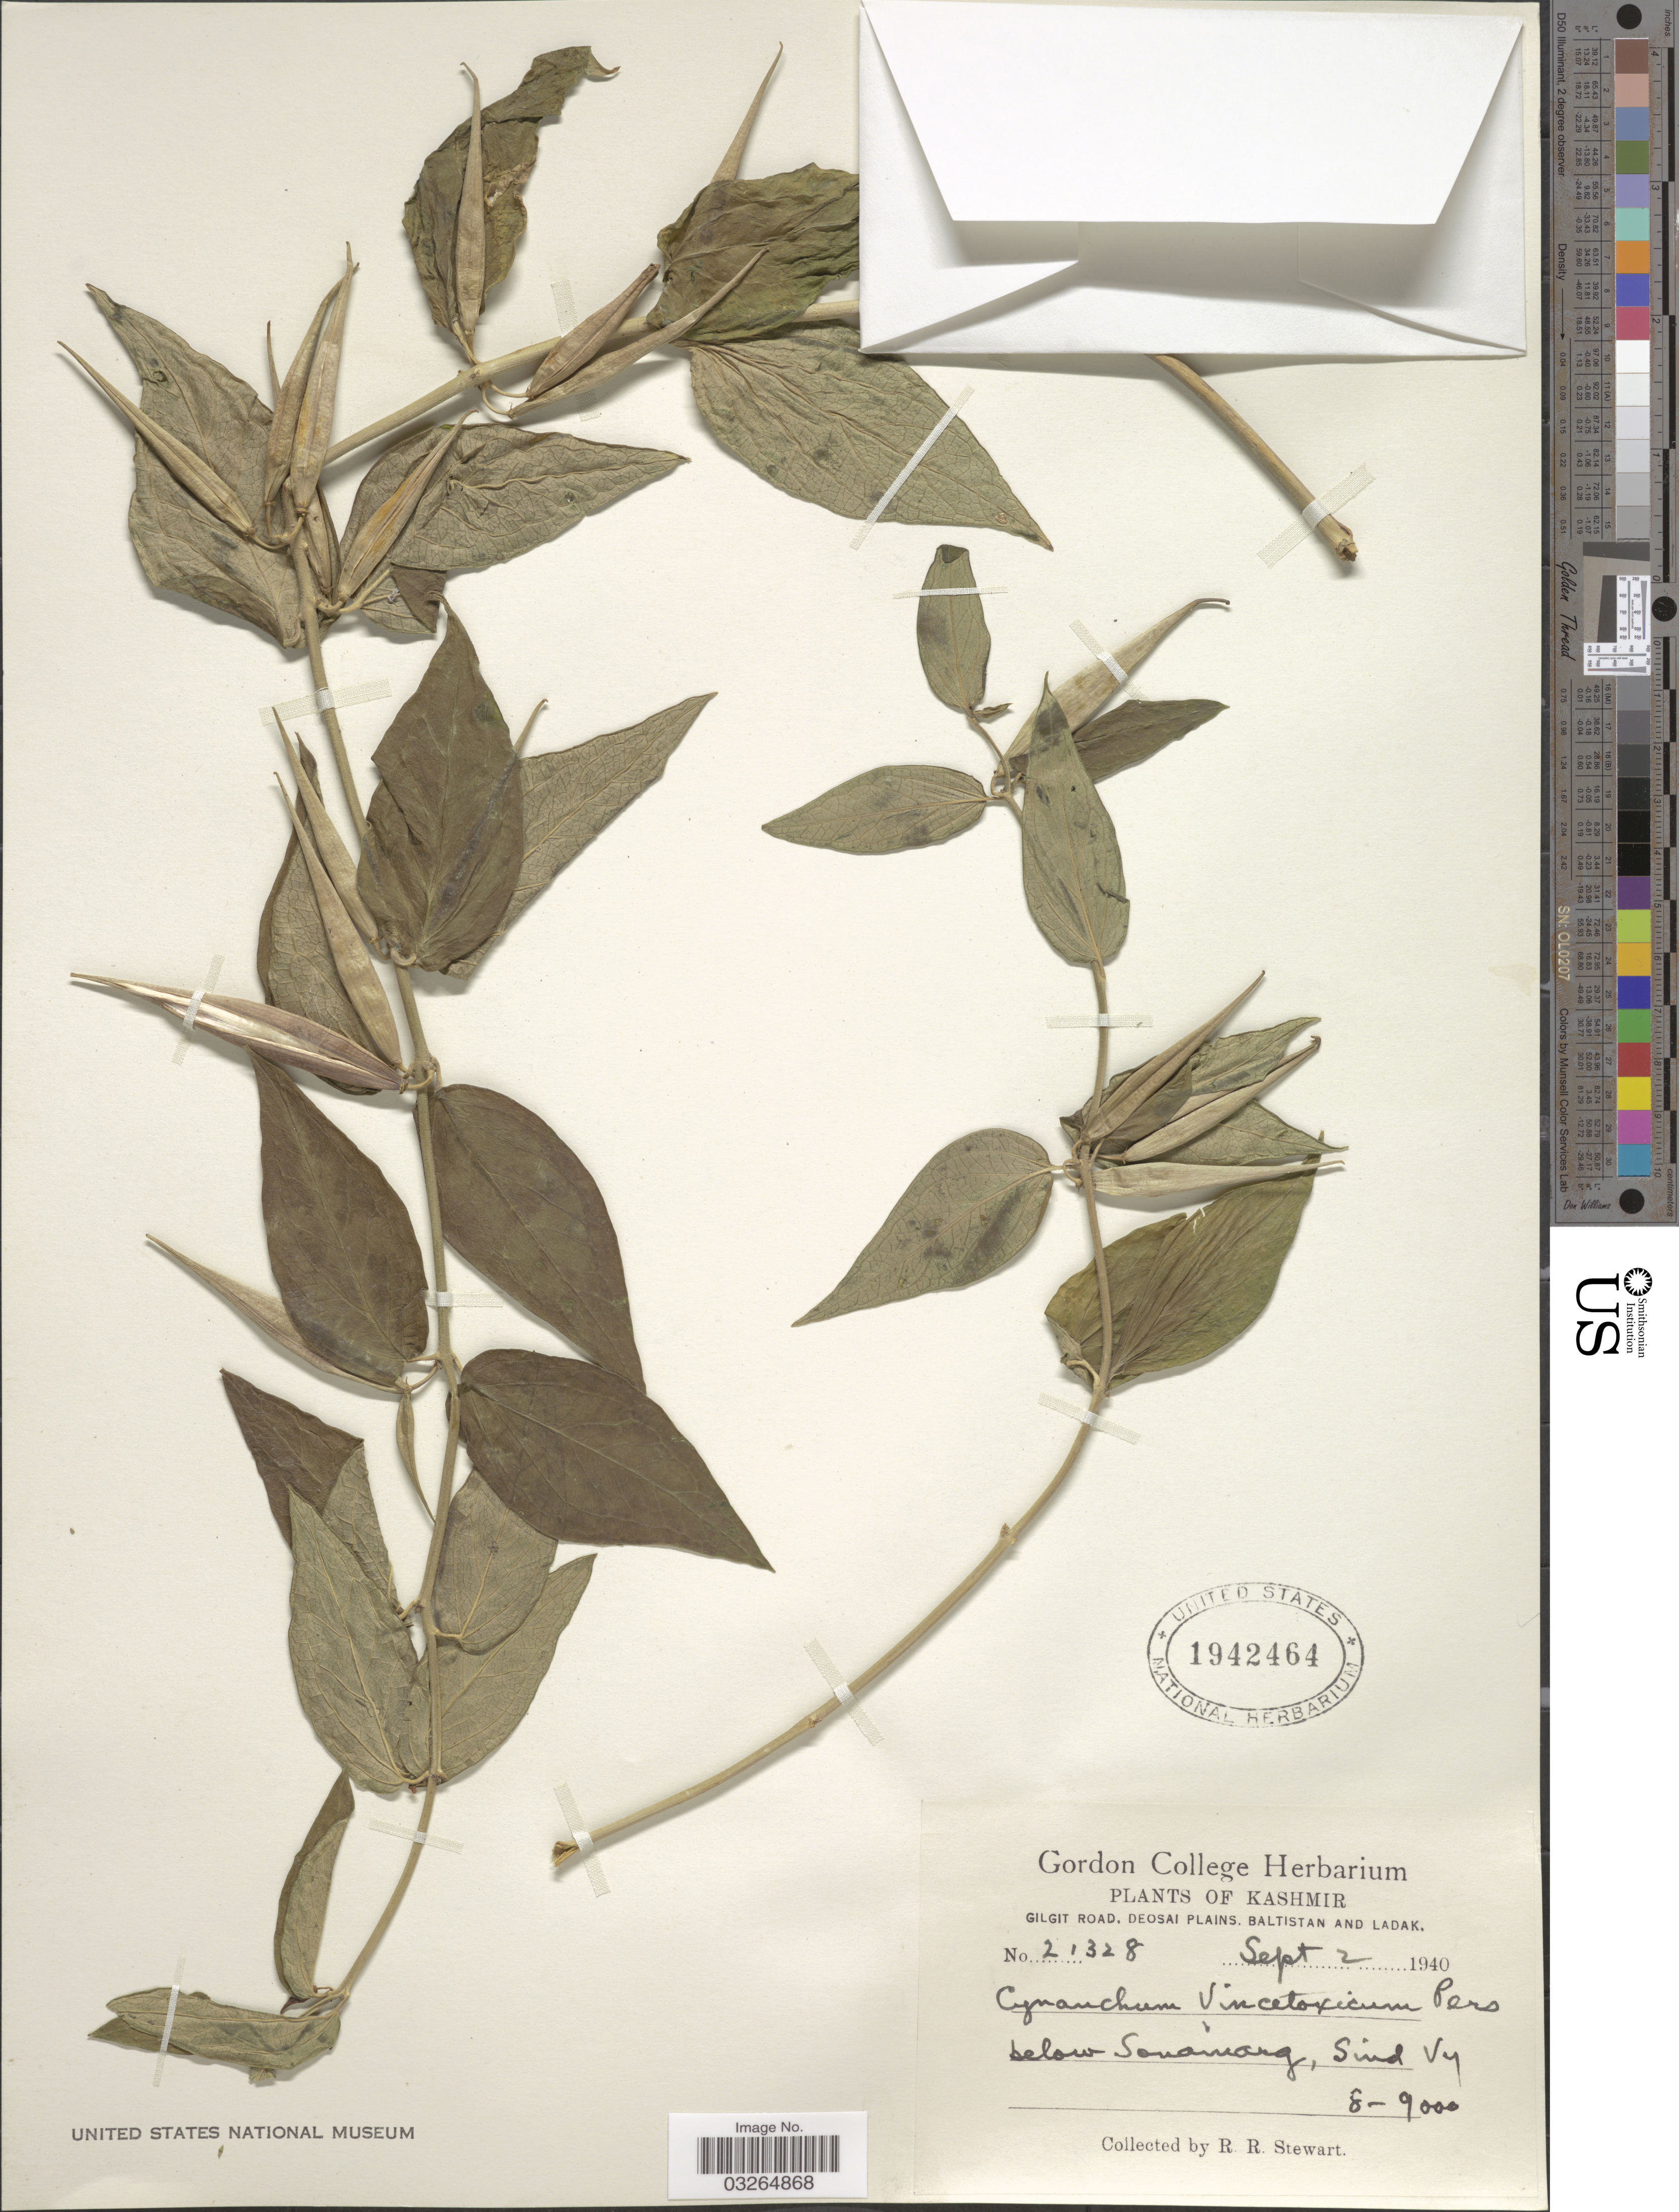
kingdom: Plantae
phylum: Tracheophyta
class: Magnoliopsida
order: Gentianales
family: Apocynaceae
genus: Cynanchum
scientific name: Cynanchum vincetoxicum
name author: Pers.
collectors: R. Stewart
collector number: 21328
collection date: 1940-09-02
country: India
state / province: Jammu and Kashmir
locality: Kashmir. Gilgit Road, Deosai Plains, Baltistan and Ladak. below Sonamarg, Sind Vy.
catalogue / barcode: US 1942464